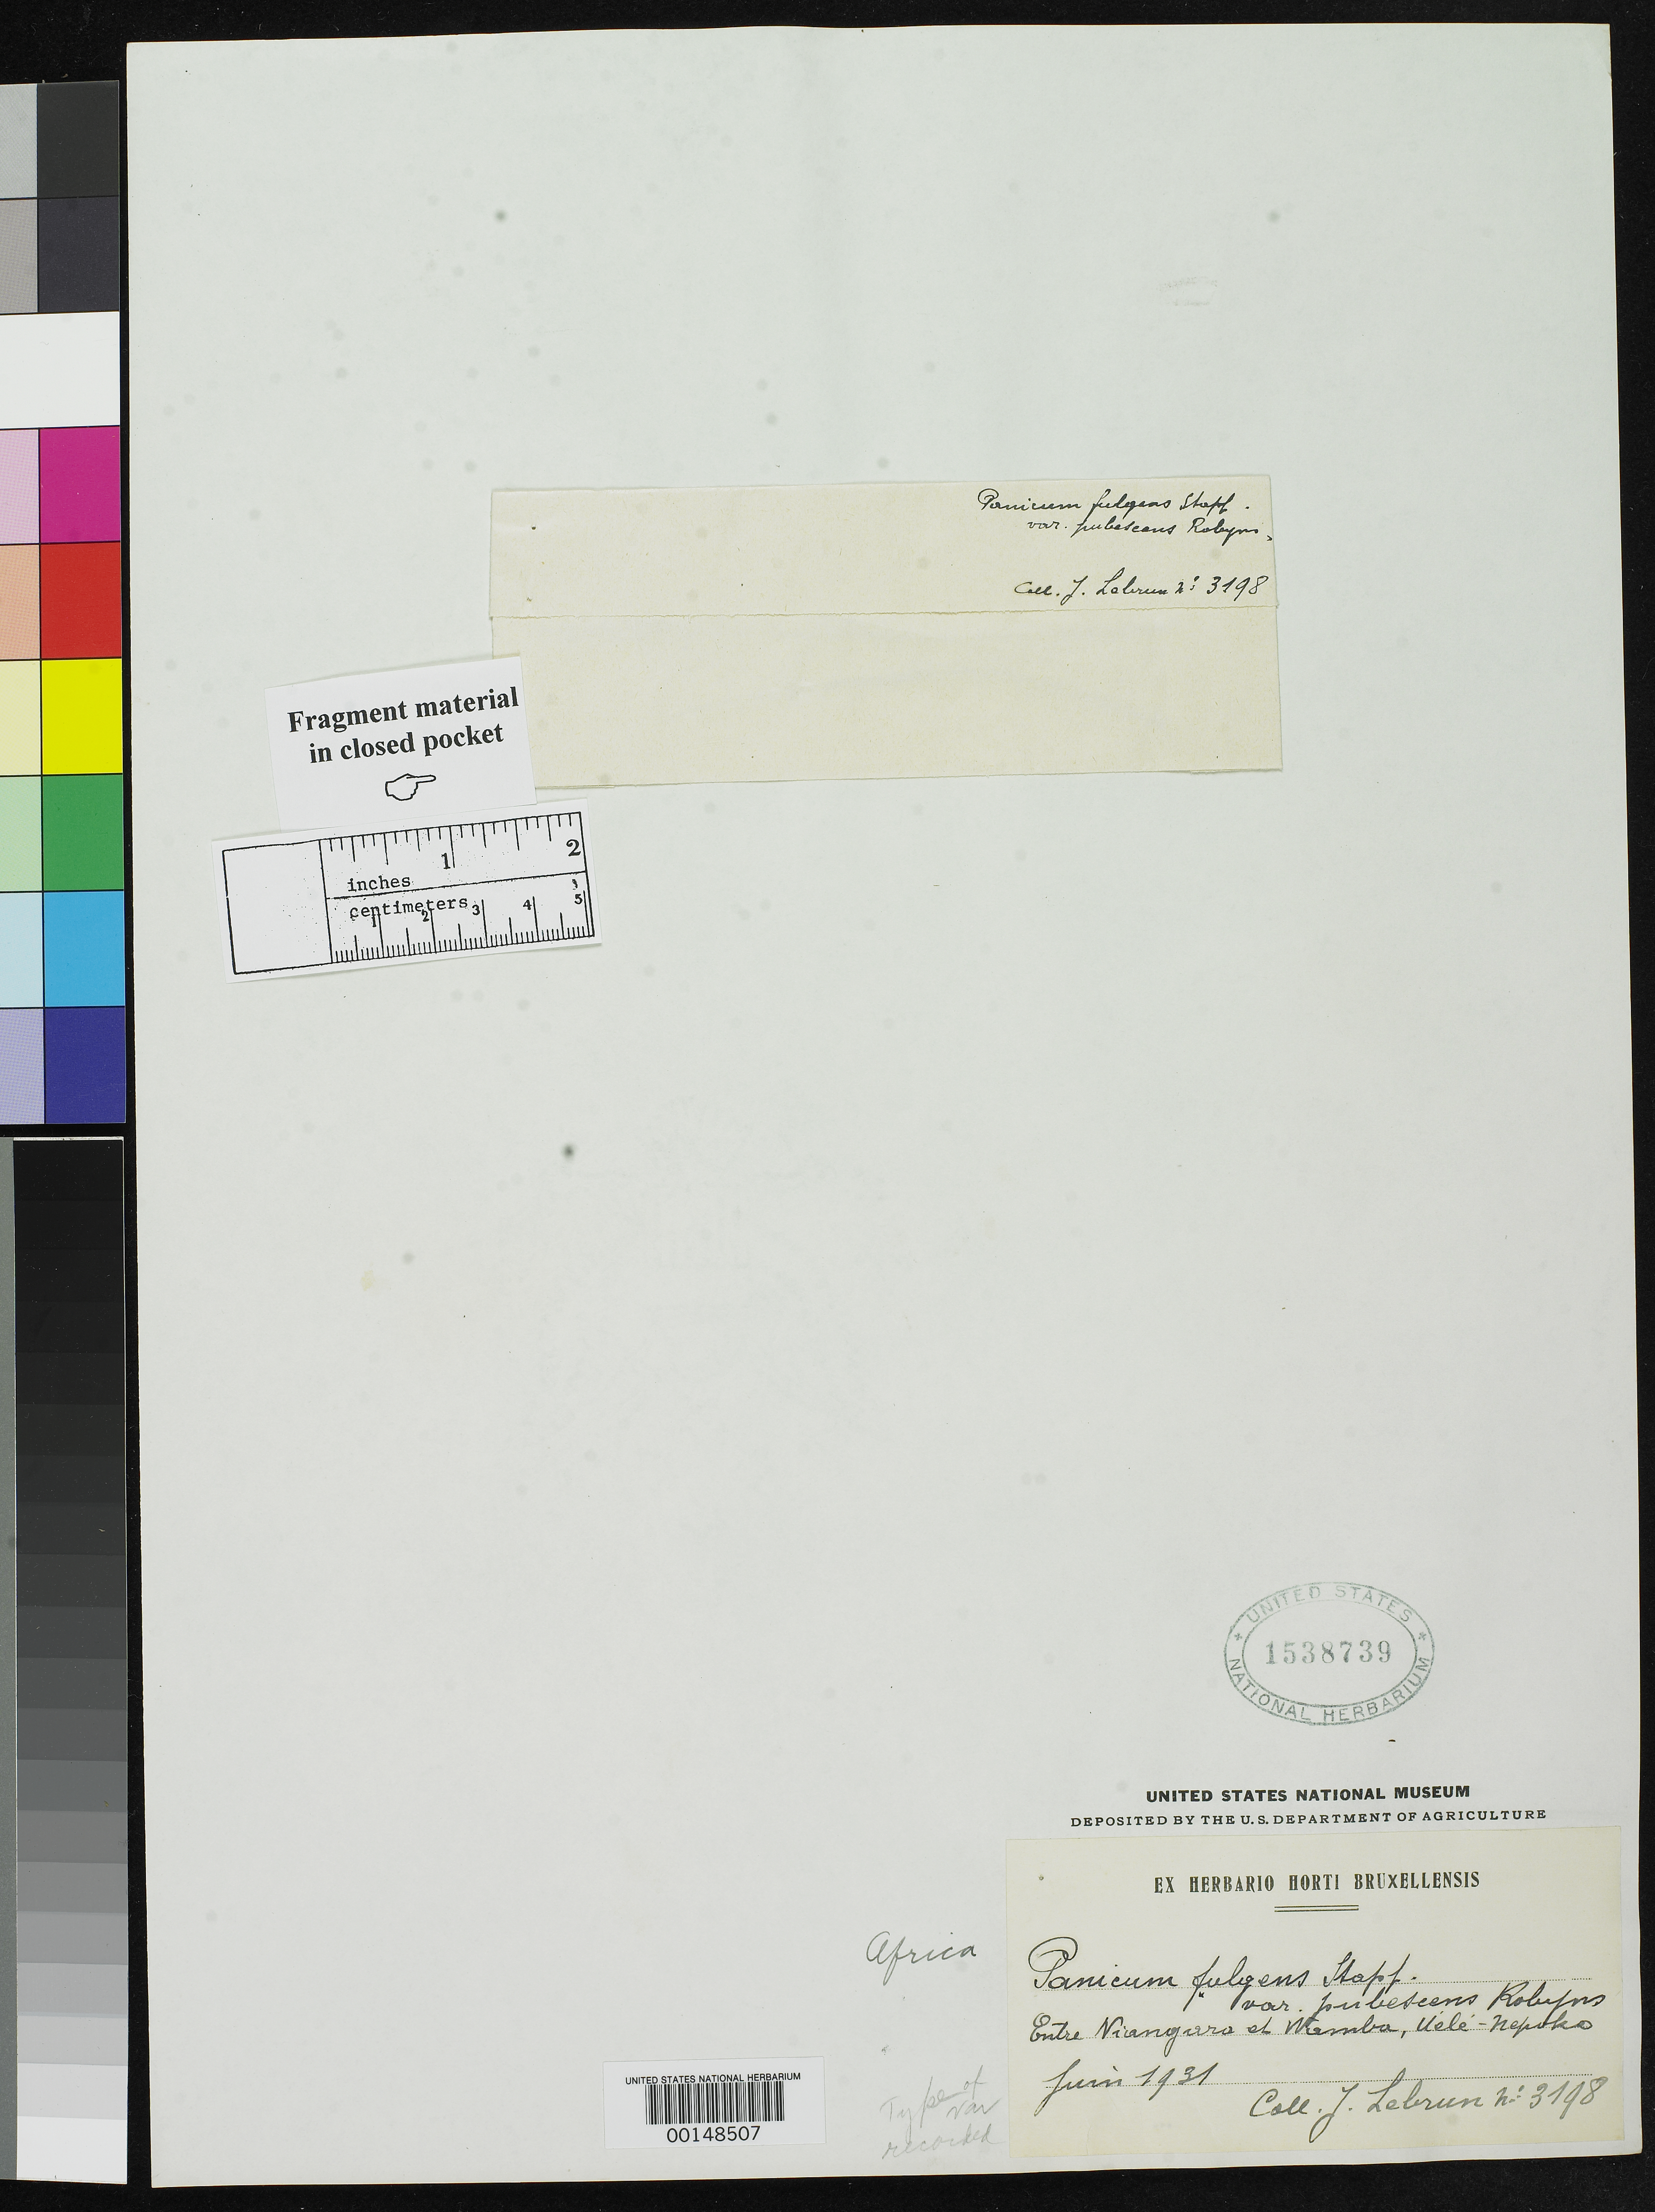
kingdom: Plantae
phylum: Tracheophyta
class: Liliopsida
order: Poales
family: Poaceae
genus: Panicum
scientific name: Panicum fuligens var. pubescens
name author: Robyns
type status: Type Fragment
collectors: J. A. Lebrun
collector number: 3198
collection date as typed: Jun 1931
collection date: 1931-06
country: Congo, Democratic Republic of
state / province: Haut-Uele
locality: Niangara, Wamba.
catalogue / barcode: US 1538739